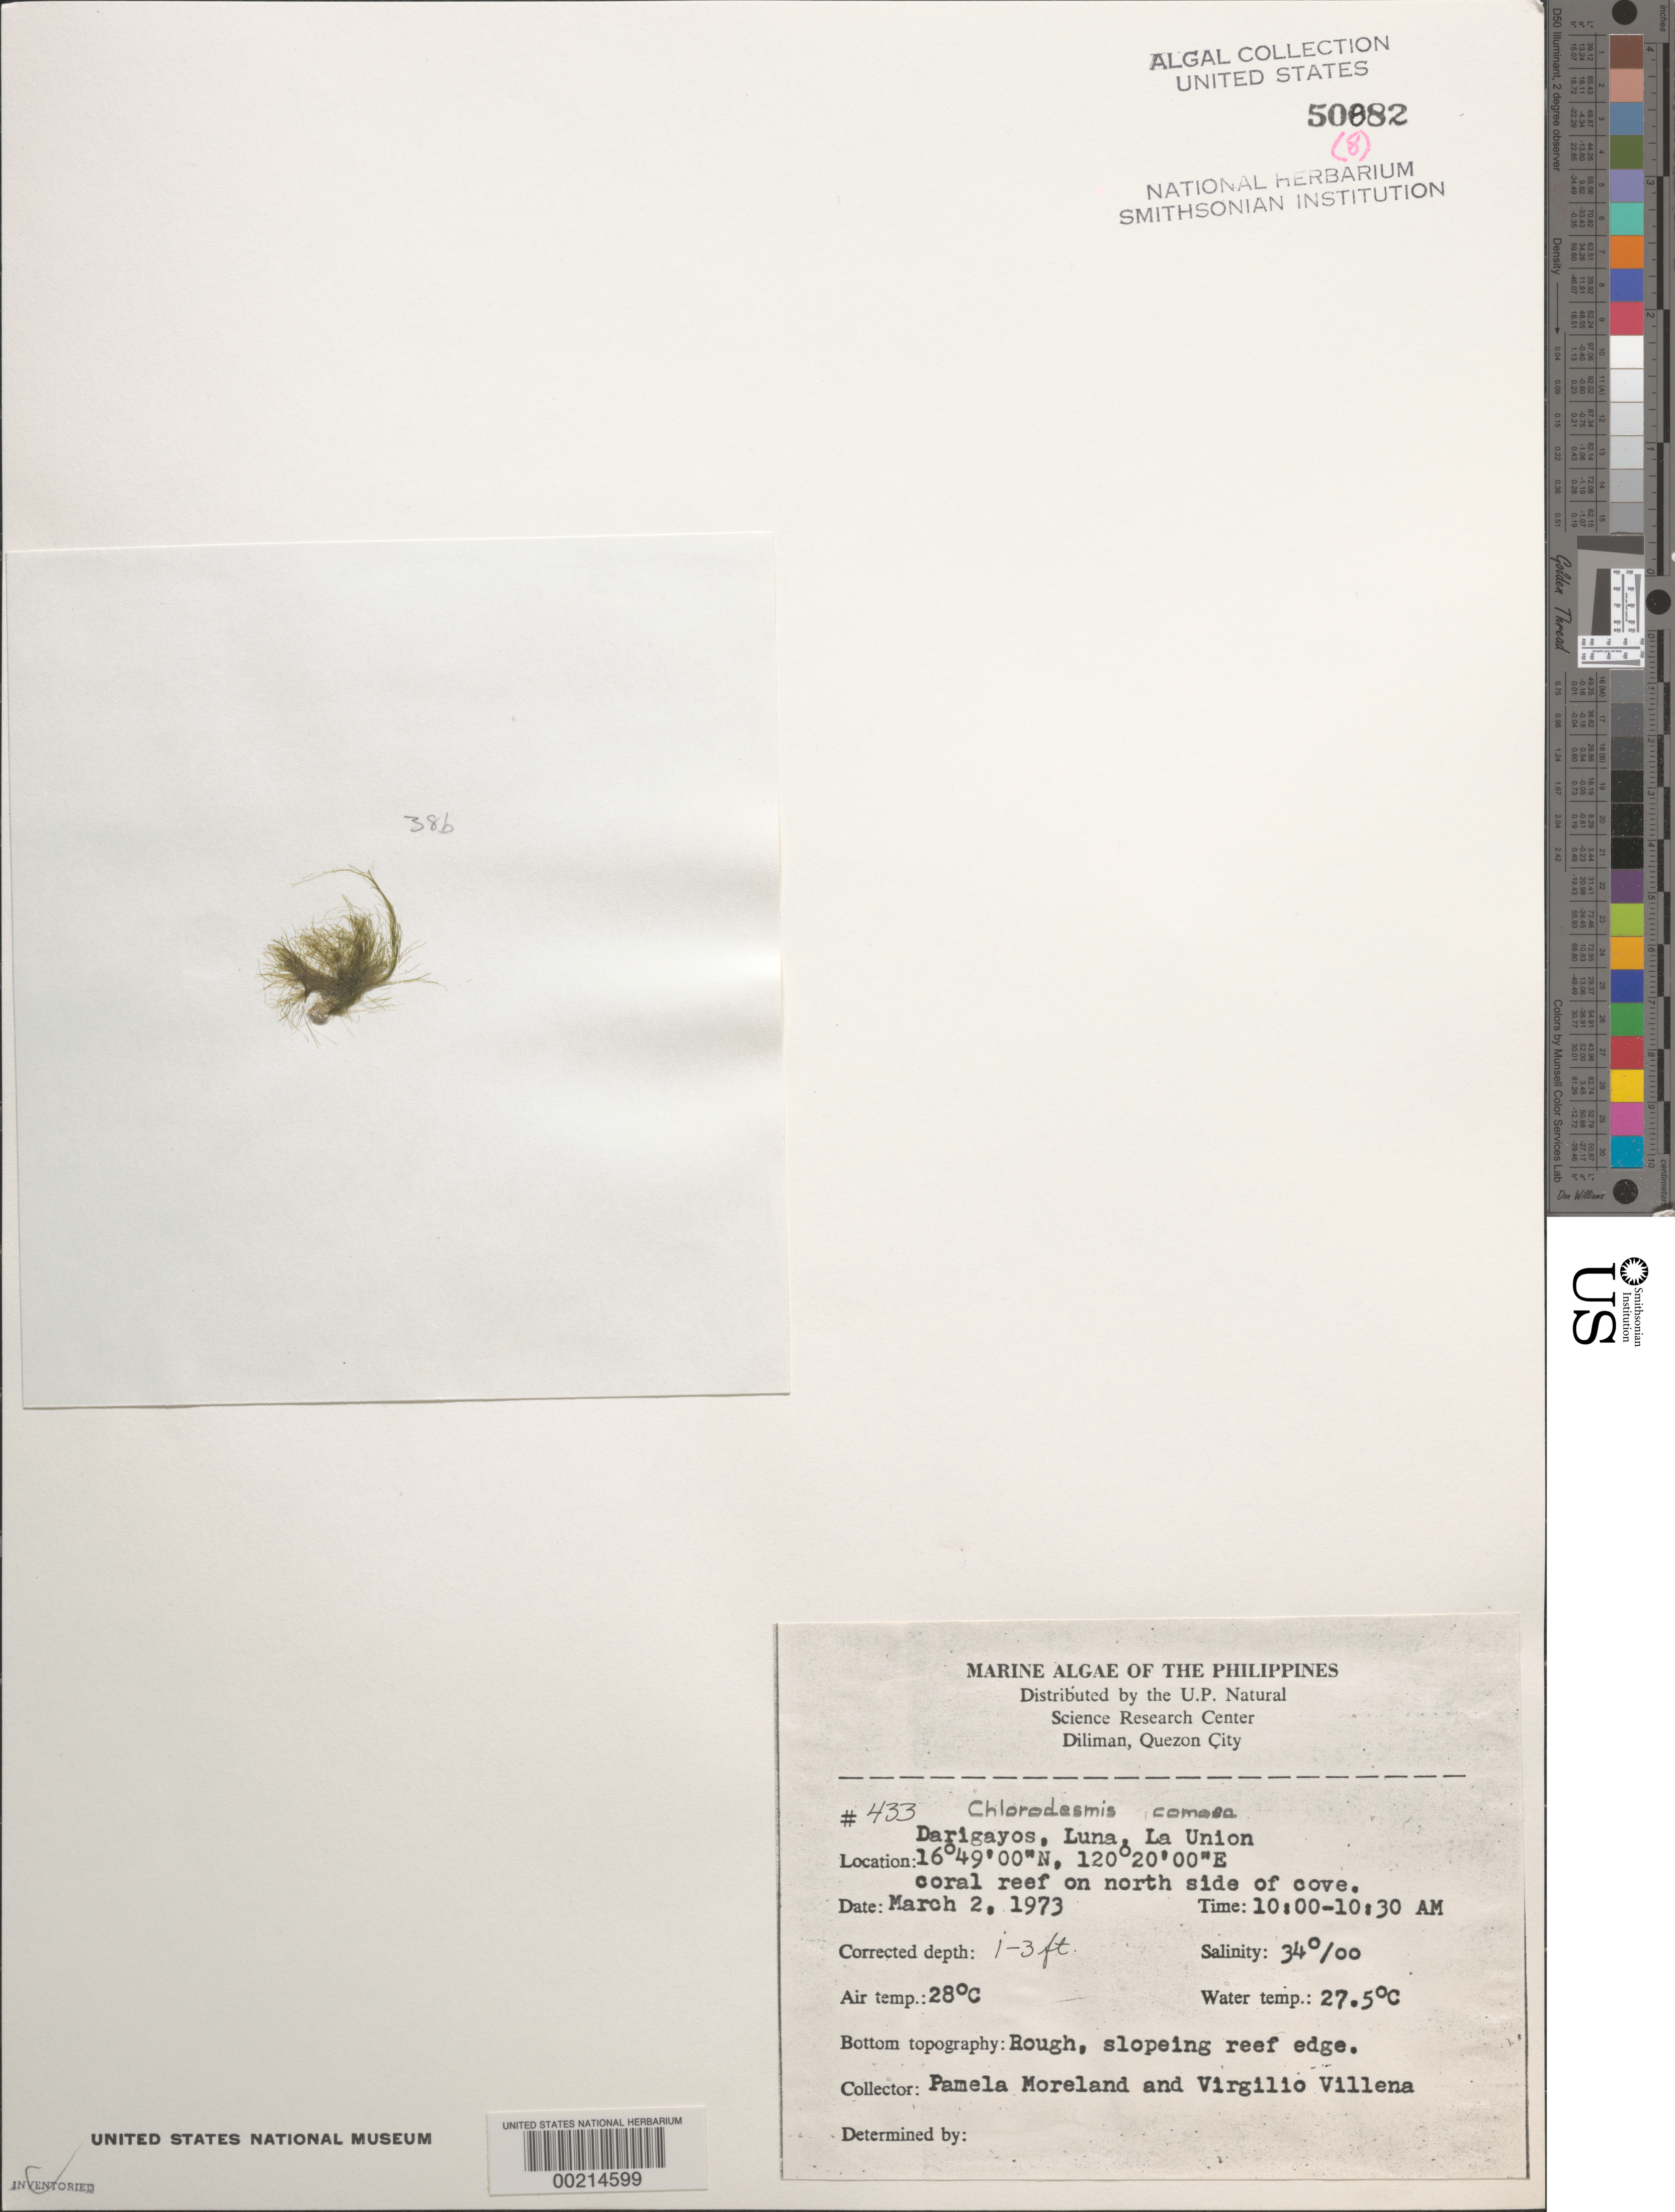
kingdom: Plantae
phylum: Chlorophyta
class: Ulvophyceae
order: Bryopsidales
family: Udoteaceae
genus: Chlorodesmis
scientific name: Chlorodesmis fastigiata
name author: (C. Agardh) S.C. Ducker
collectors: P. Moreland & V. Villena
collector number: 433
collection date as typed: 02 Mar 1973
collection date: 1973-03-02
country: Philippines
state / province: Ilocos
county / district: La Union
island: Luzon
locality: Darigayos, Luna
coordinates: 16 49' 00" N, 120 20' 00" E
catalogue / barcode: US 50882